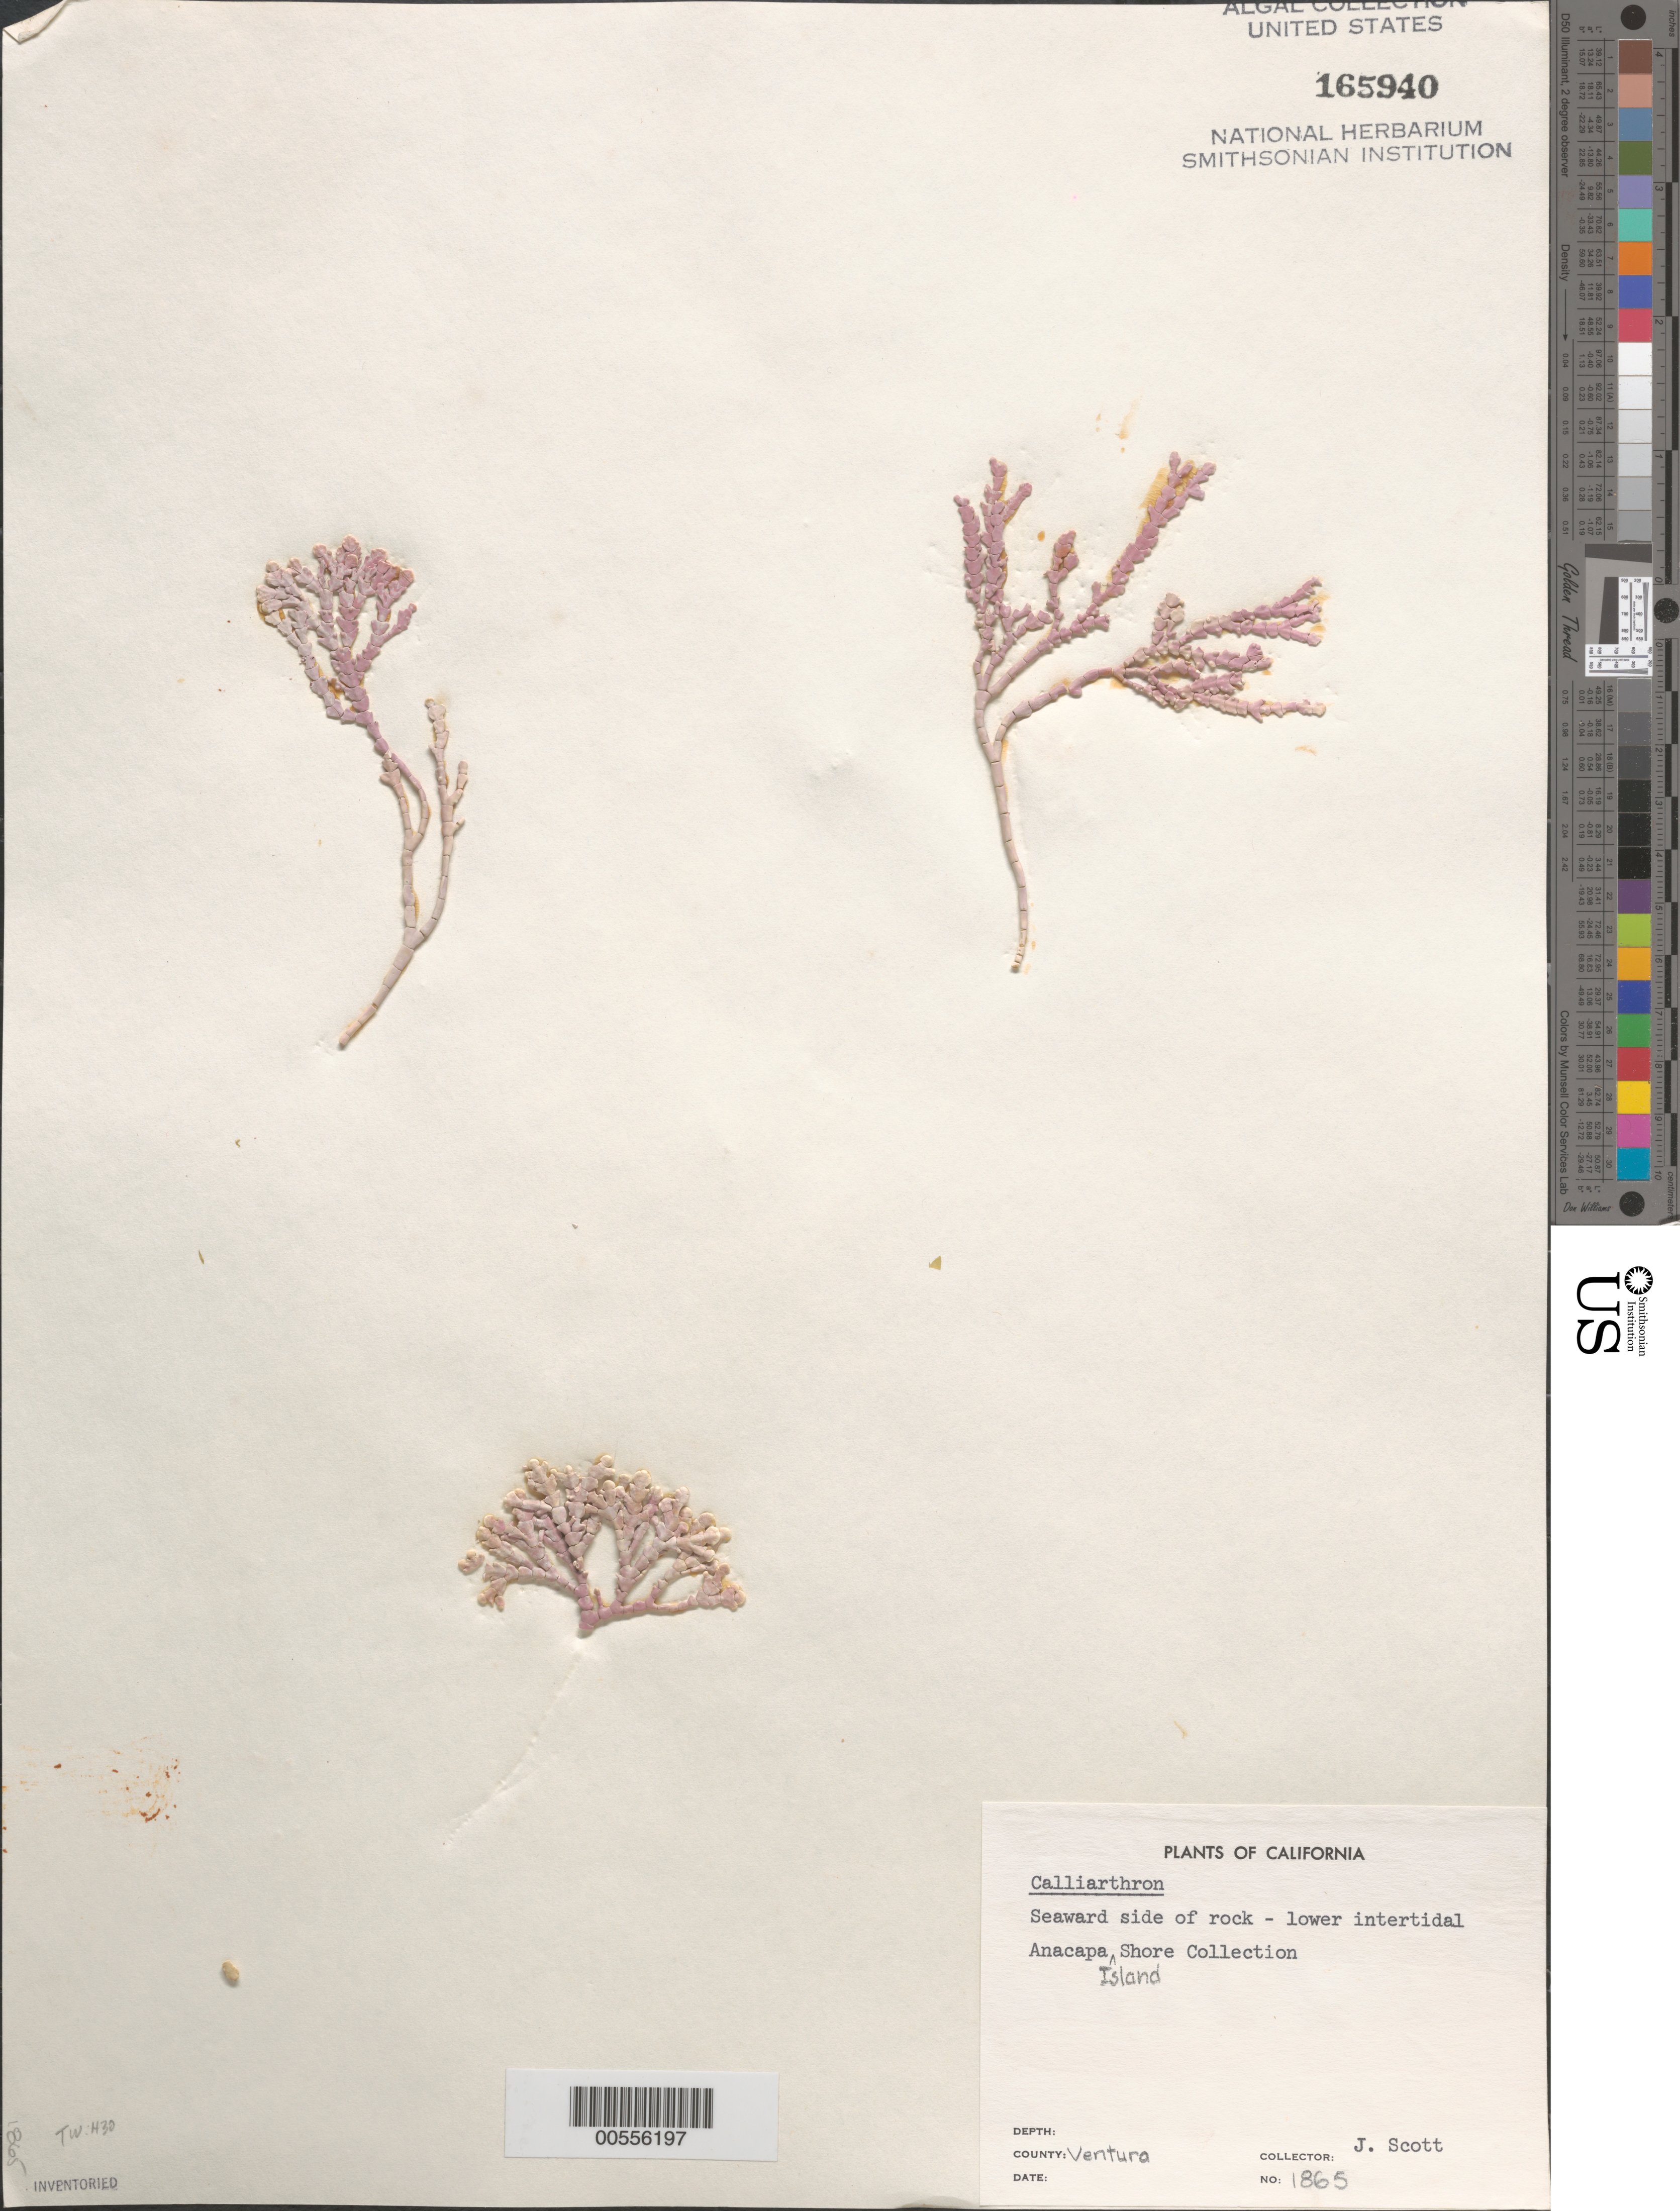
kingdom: Plantae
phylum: Rhodophyta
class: Florideophyceae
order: Corallinales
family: Corallinaceae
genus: Calliarthron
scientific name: Calliarthron sp.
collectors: J. Scott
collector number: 1865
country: United States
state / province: California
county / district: Ventura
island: Anacapa Island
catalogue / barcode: US 165940